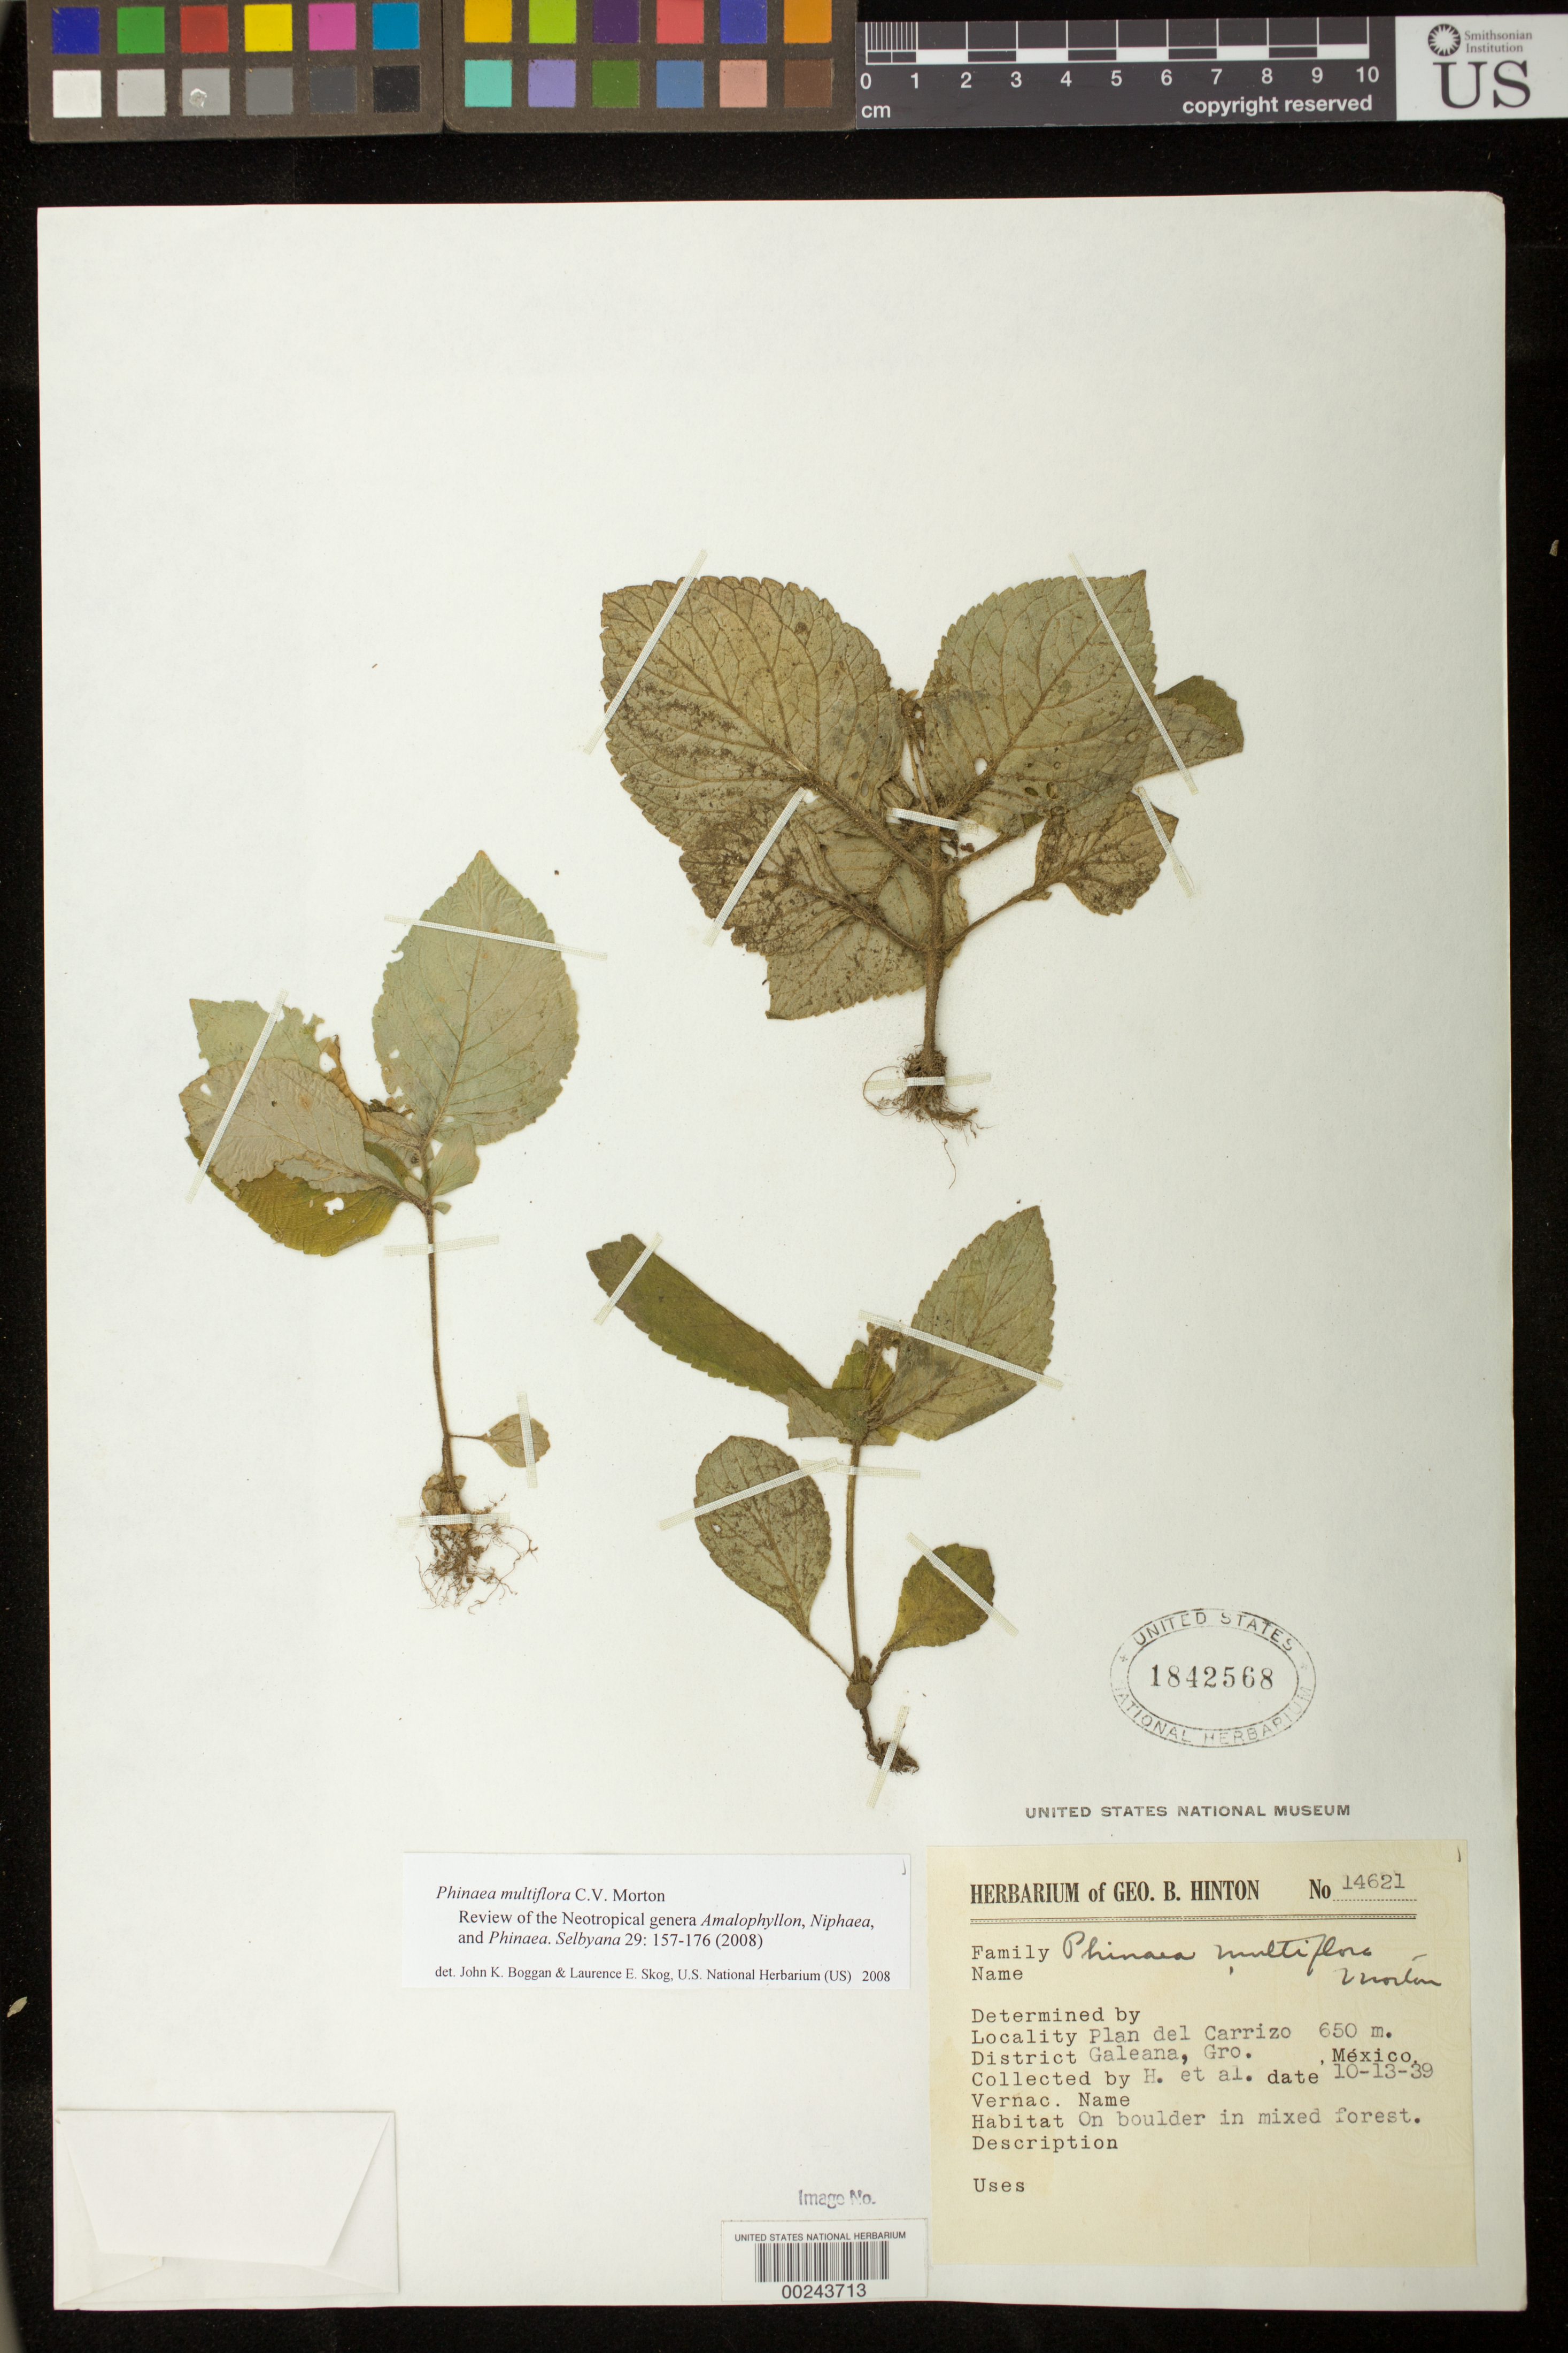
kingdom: Plantae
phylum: Tracheophyta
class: Magnoliopsida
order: Lamiales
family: Gesneriaceae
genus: Phinaea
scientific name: Phinaea multiflora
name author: C.V. Morton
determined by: Boggan, J. K.; Skog, L. E.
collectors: G. B. Hinton & et al.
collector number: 14621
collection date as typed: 13 Oct 1939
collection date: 1939-10-13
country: Mexico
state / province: Guerrero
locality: Plan del Carrizo, District Galeana, Gro.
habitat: On boulder in mixed forest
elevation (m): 650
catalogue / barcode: US 1842568